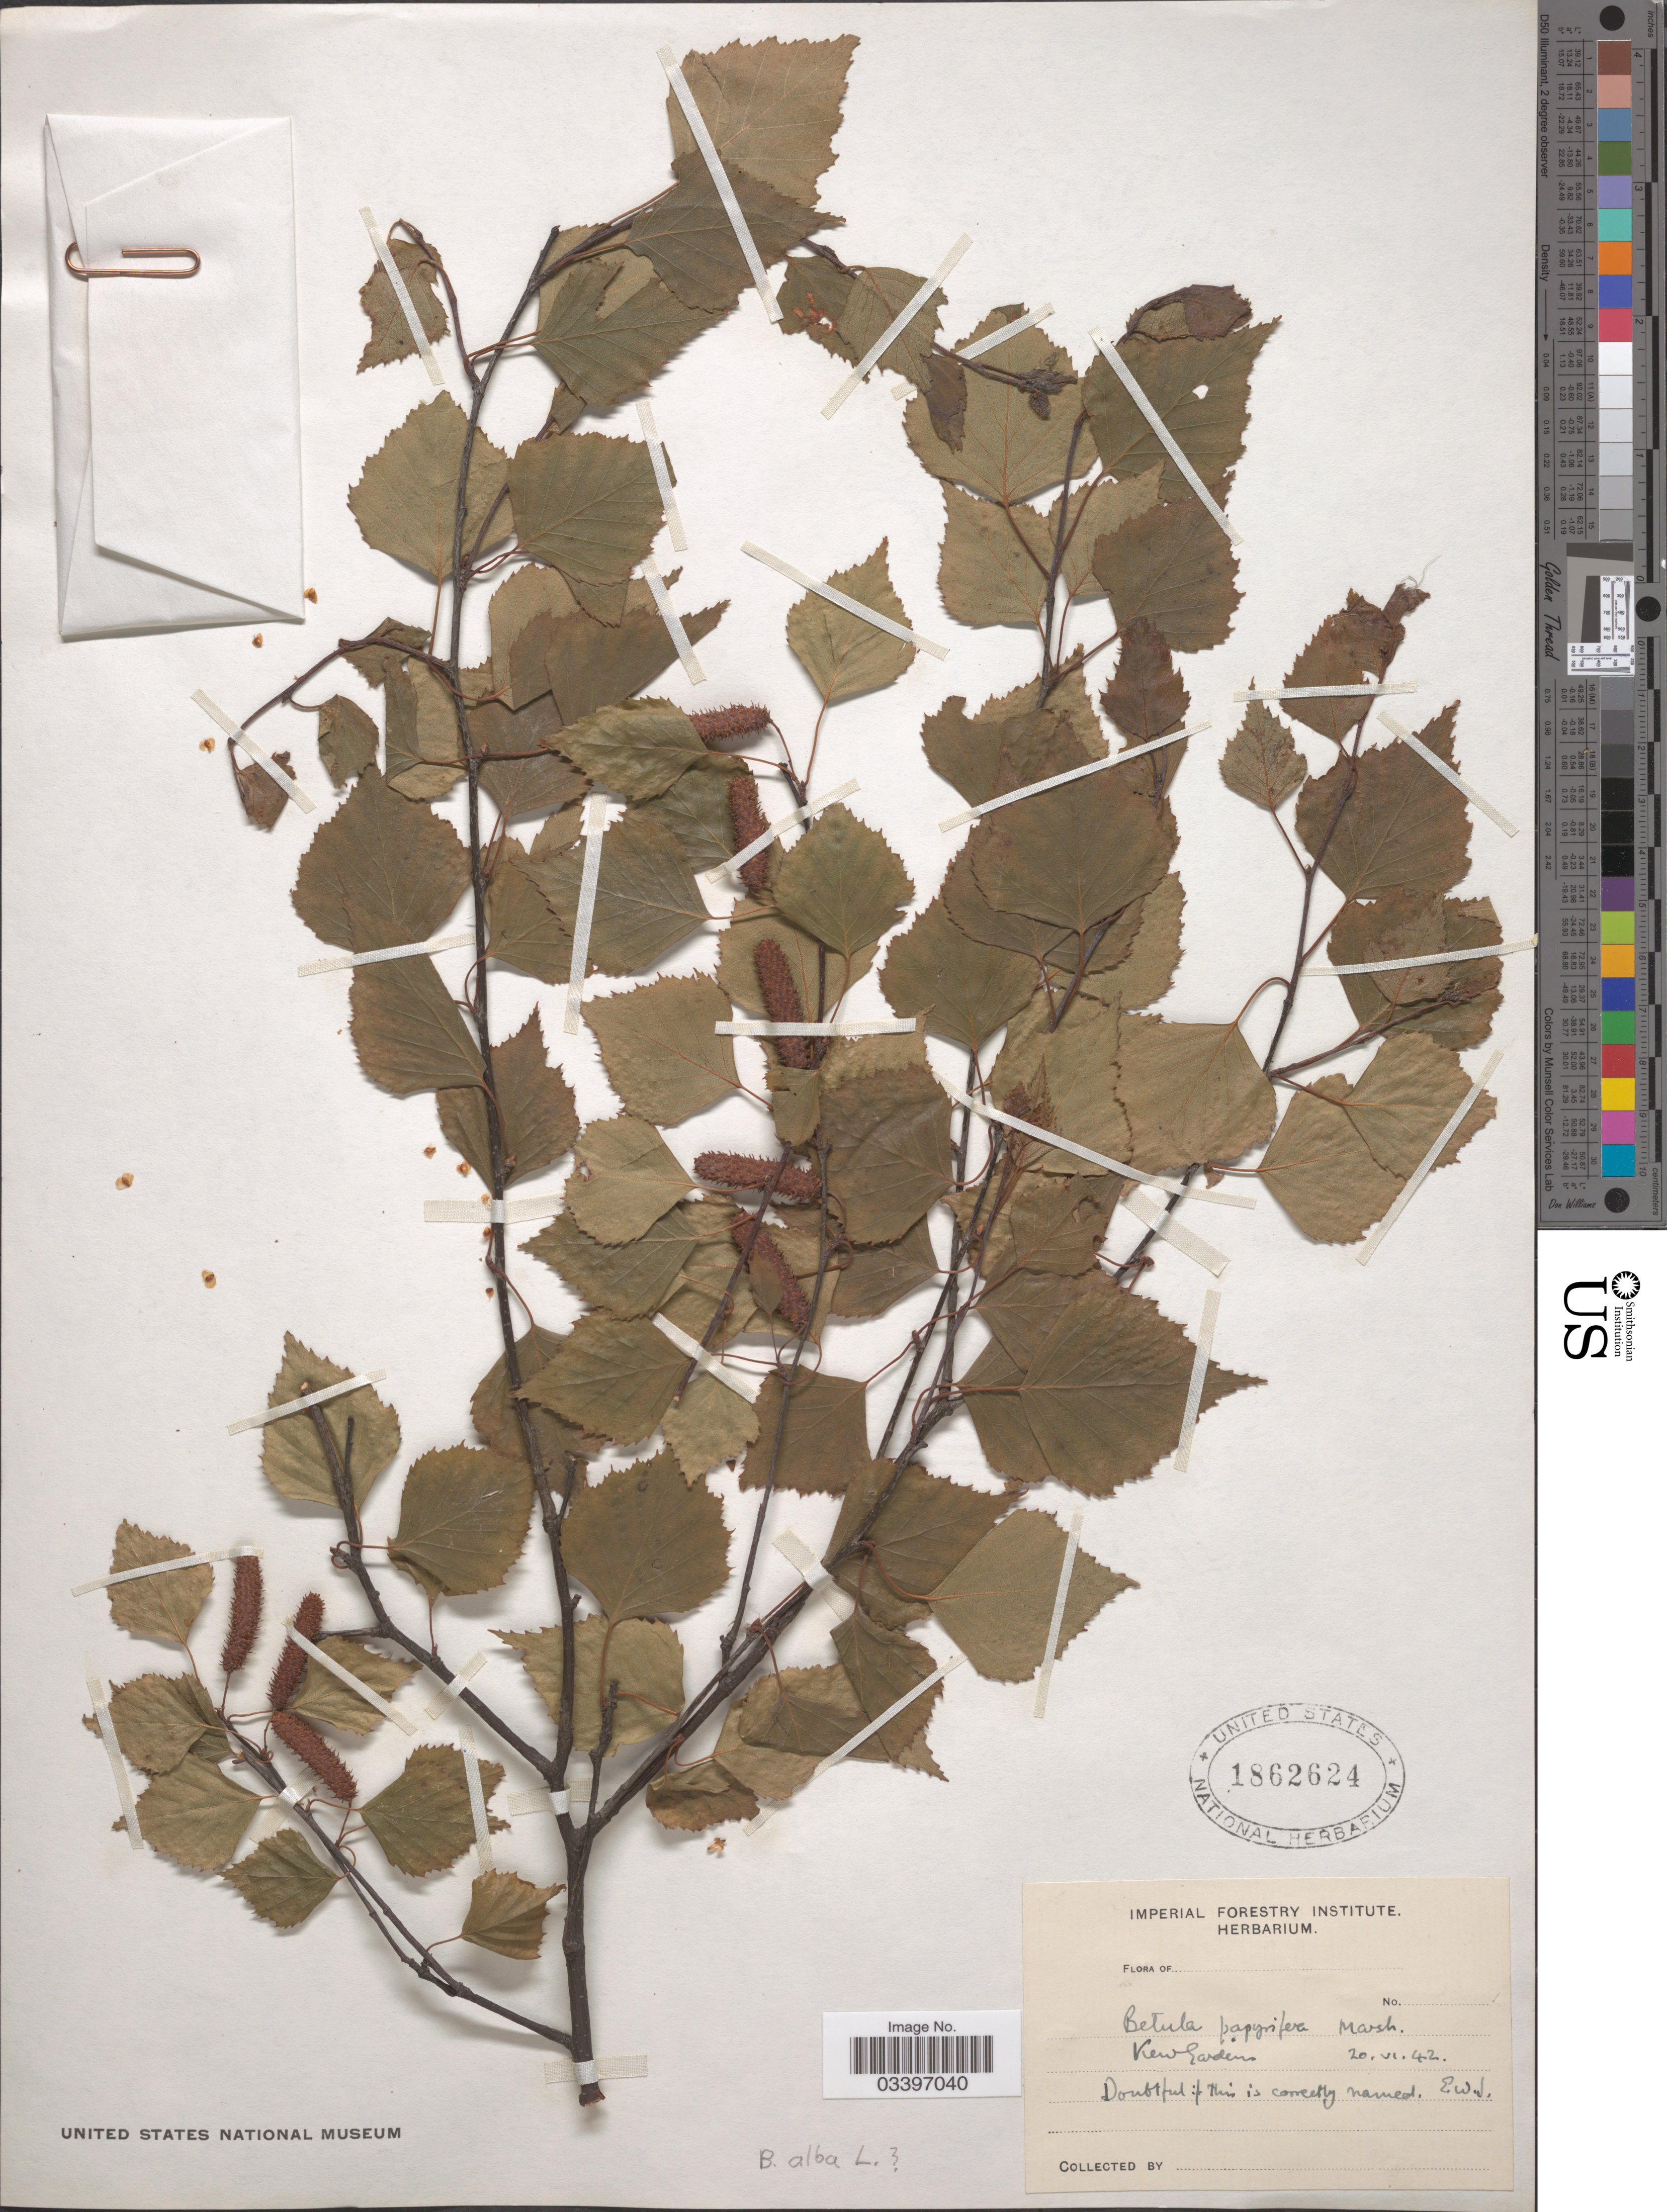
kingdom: Plantae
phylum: Tracheophyta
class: Magnoliopsida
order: Fagales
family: Betulaceae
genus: Betula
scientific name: Betula papyrifera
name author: Marshall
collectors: Ex herb. Imperial Forest School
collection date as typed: Transcribed d/m/y: 20/6/42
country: United Kingdom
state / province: England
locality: Kew Gardens.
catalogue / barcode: US 1862624